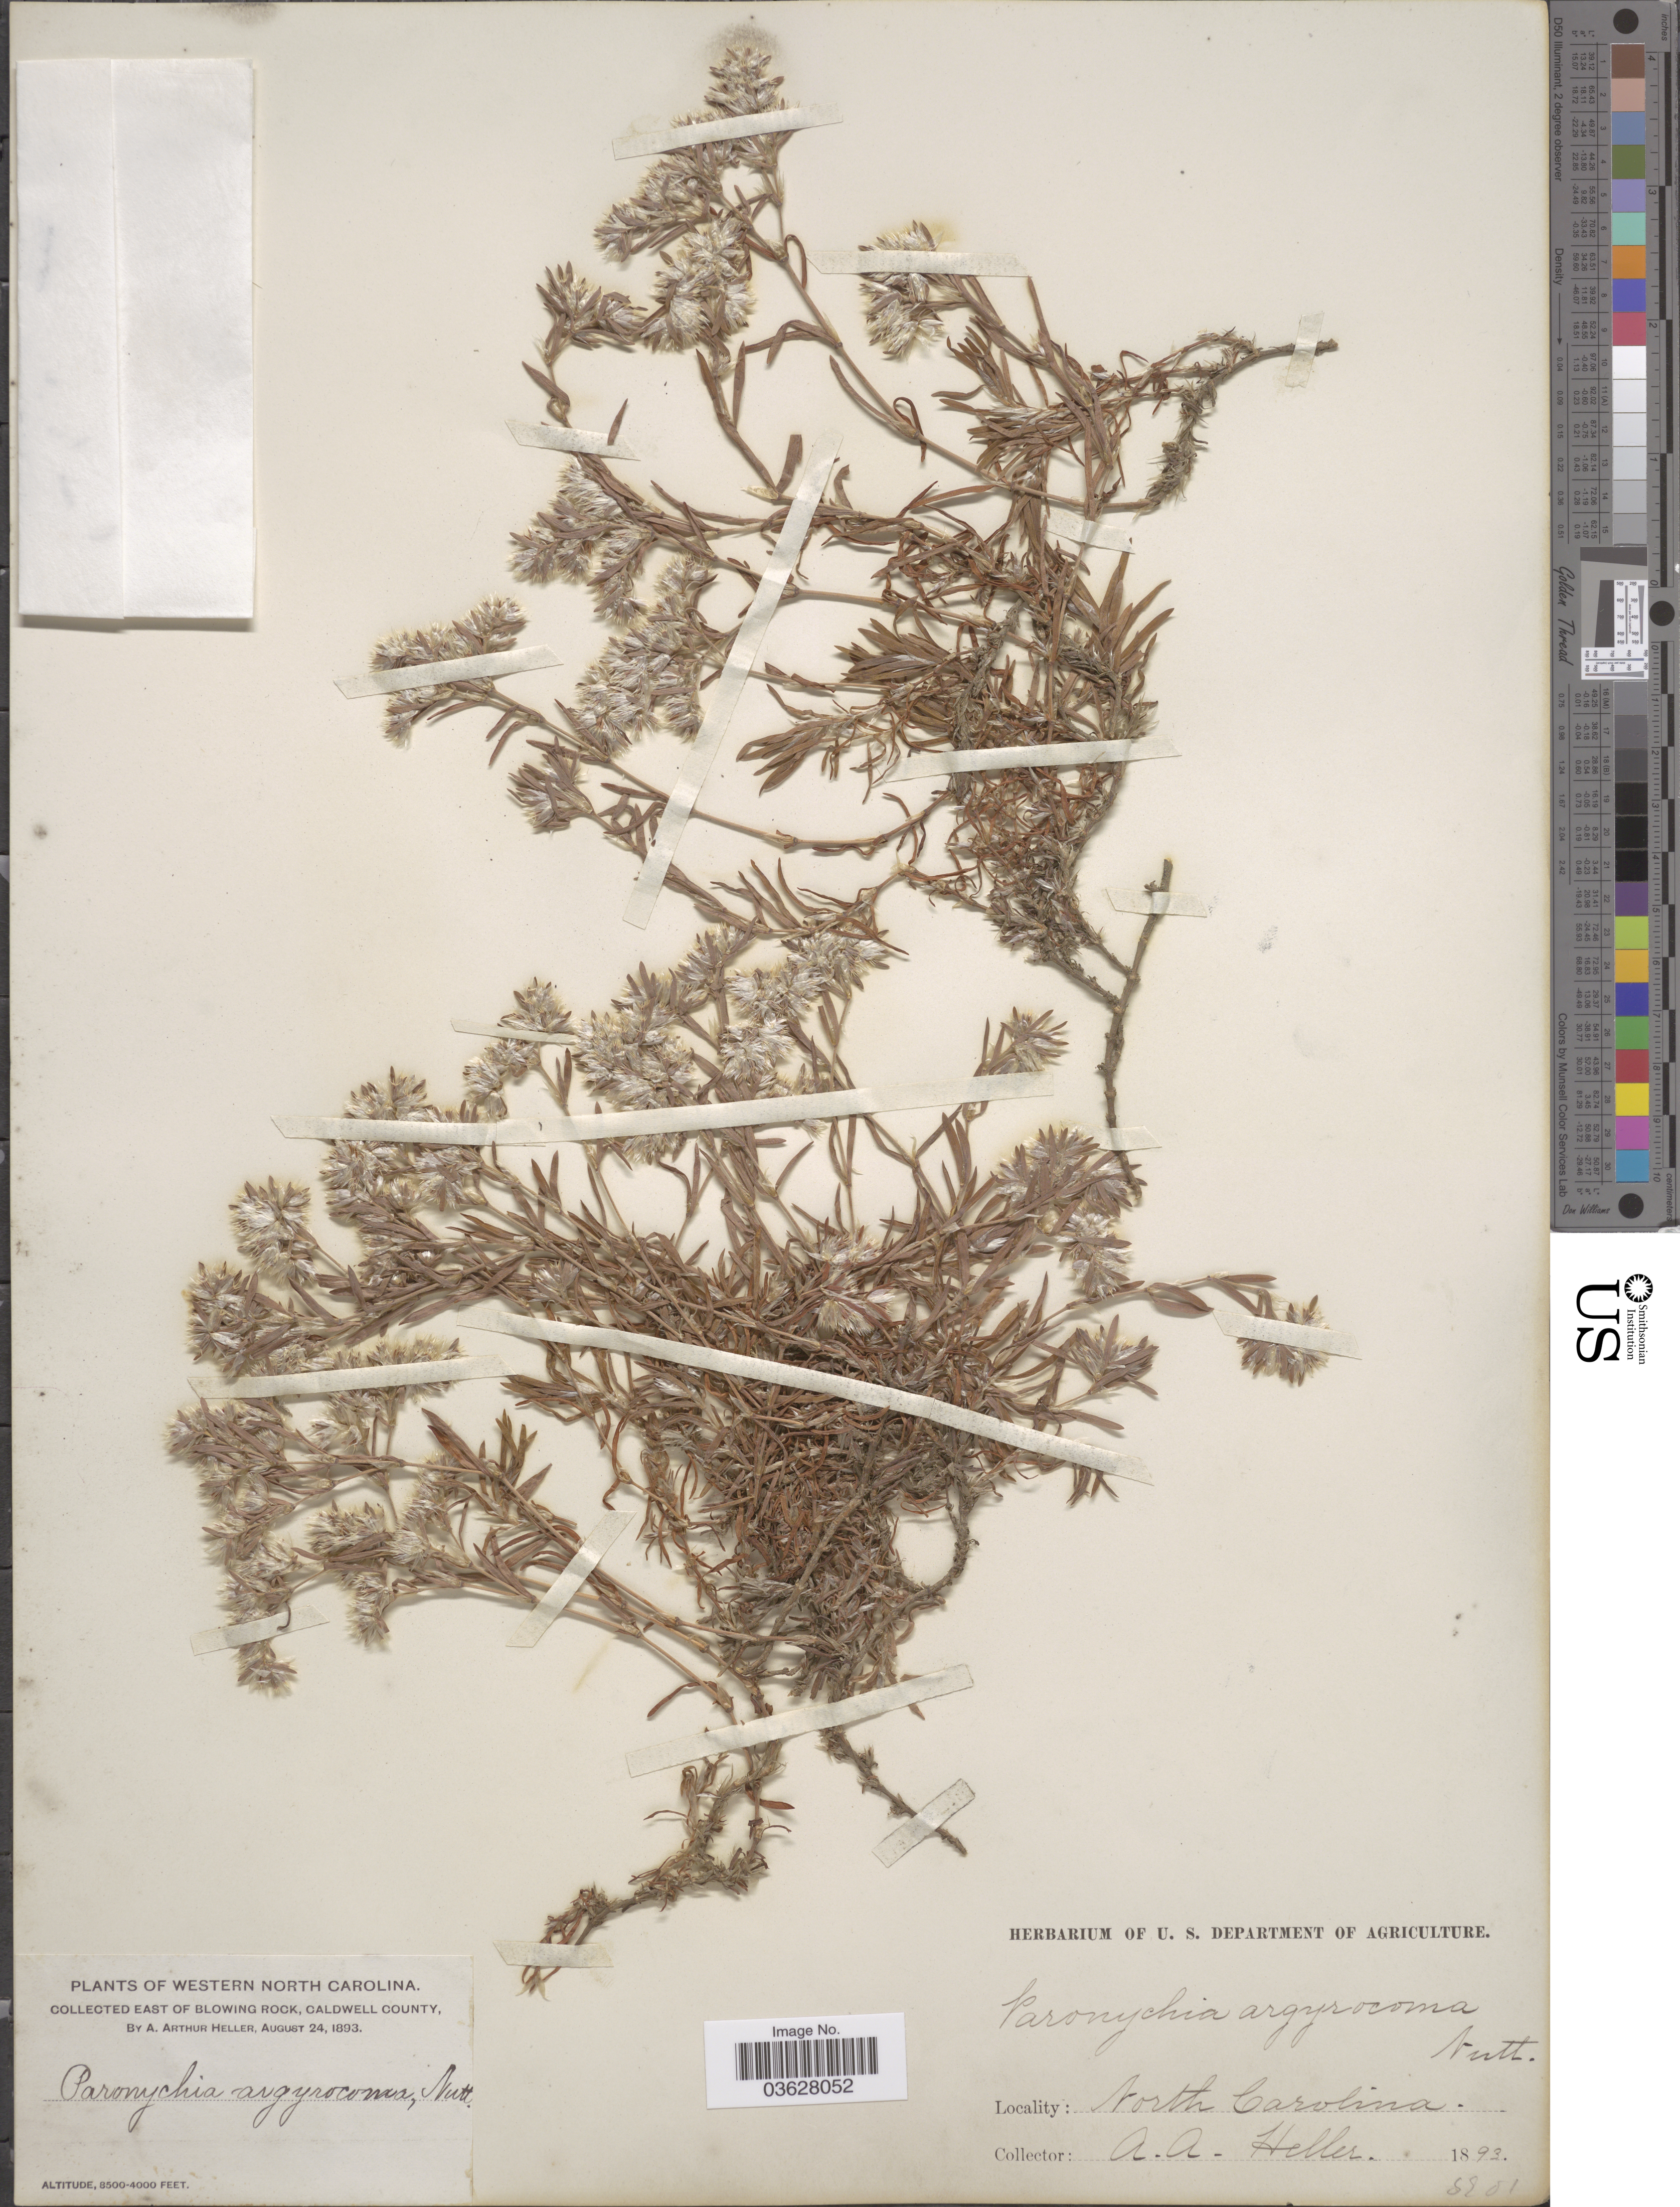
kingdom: Plantae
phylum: Tracheophyta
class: Magnoliopsida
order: Caryophyllales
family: Caryophyllaceae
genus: Paronychia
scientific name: Paronychia argyrocoma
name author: (Michx.) Nutt.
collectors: A. A. Heller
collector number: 5201*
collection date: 1893-08-24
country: United States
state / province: North Carolina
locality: Western North Carolina. East of Blowing Rock, Caldwell County.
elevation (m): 1219